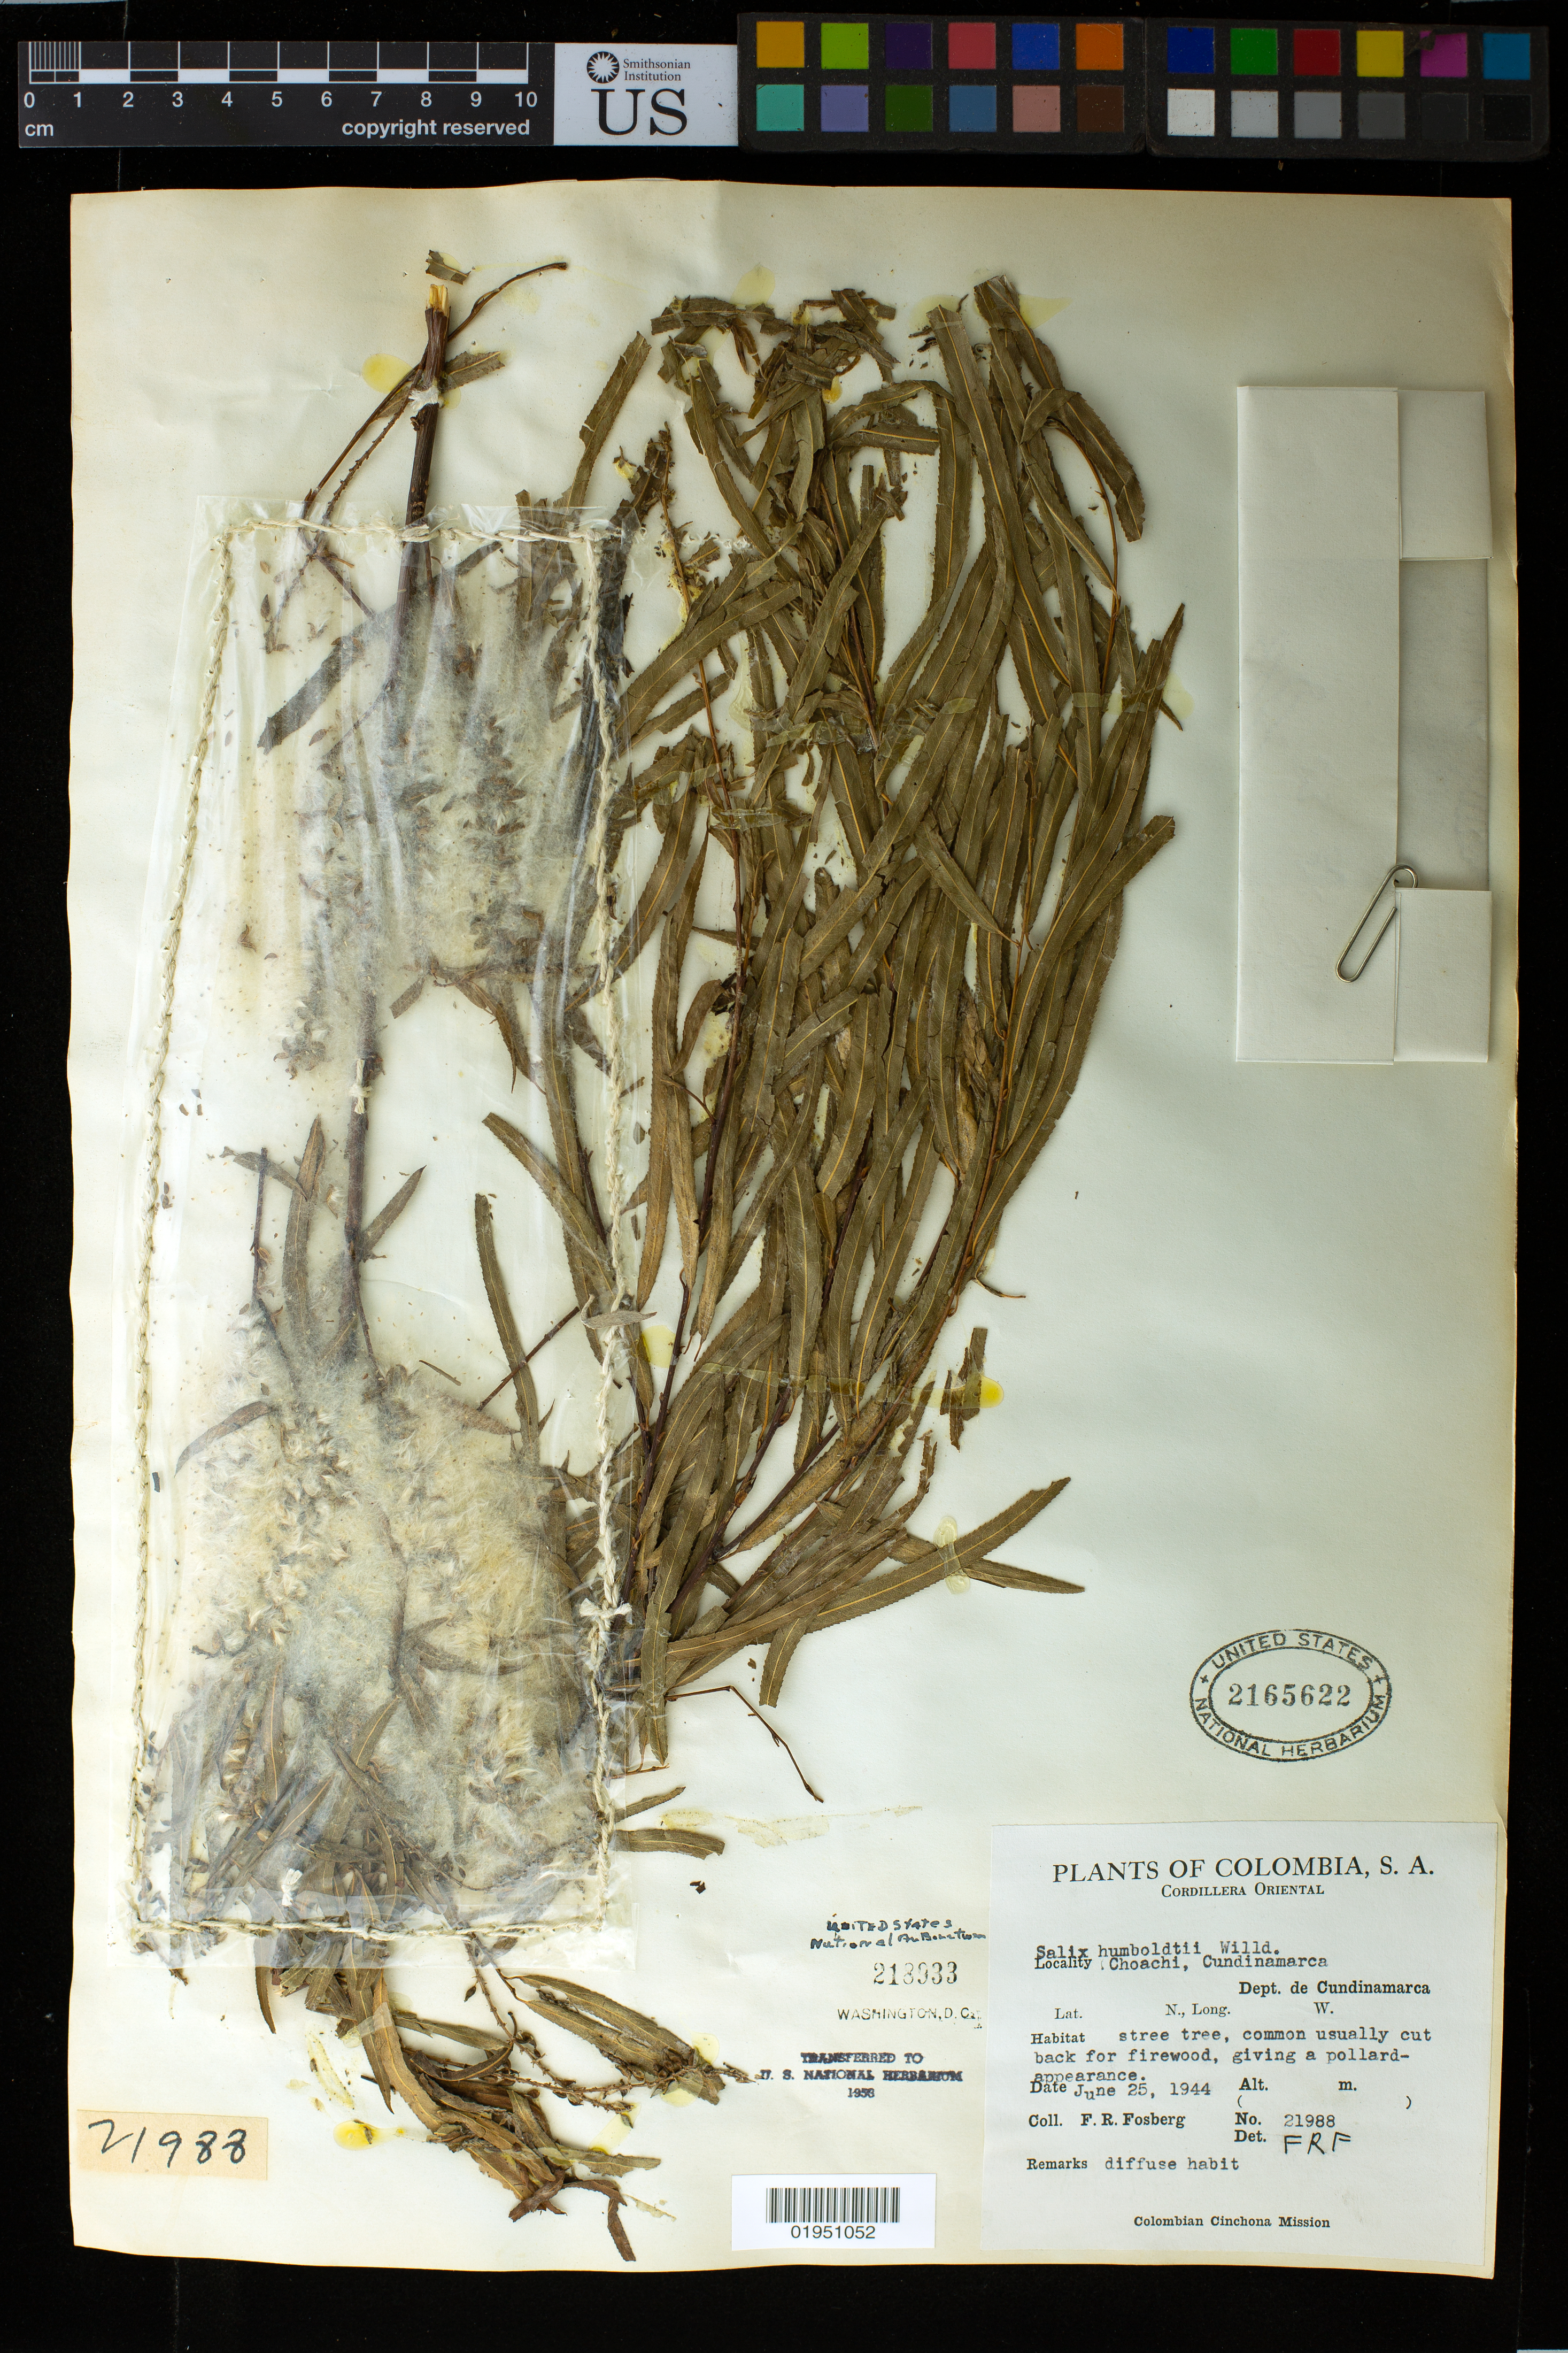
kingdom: Plantae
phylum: Tracheophyta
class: Magnoliopsida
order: Malpighiales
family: Salicaceae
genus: Salix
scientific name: Salix humboldtiana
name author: Willd.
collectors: F. R. Fosberg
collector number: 21988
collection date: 1944-06-25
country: Colombia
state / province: Cundinamarca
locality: Choachi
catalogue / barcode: US 2165622